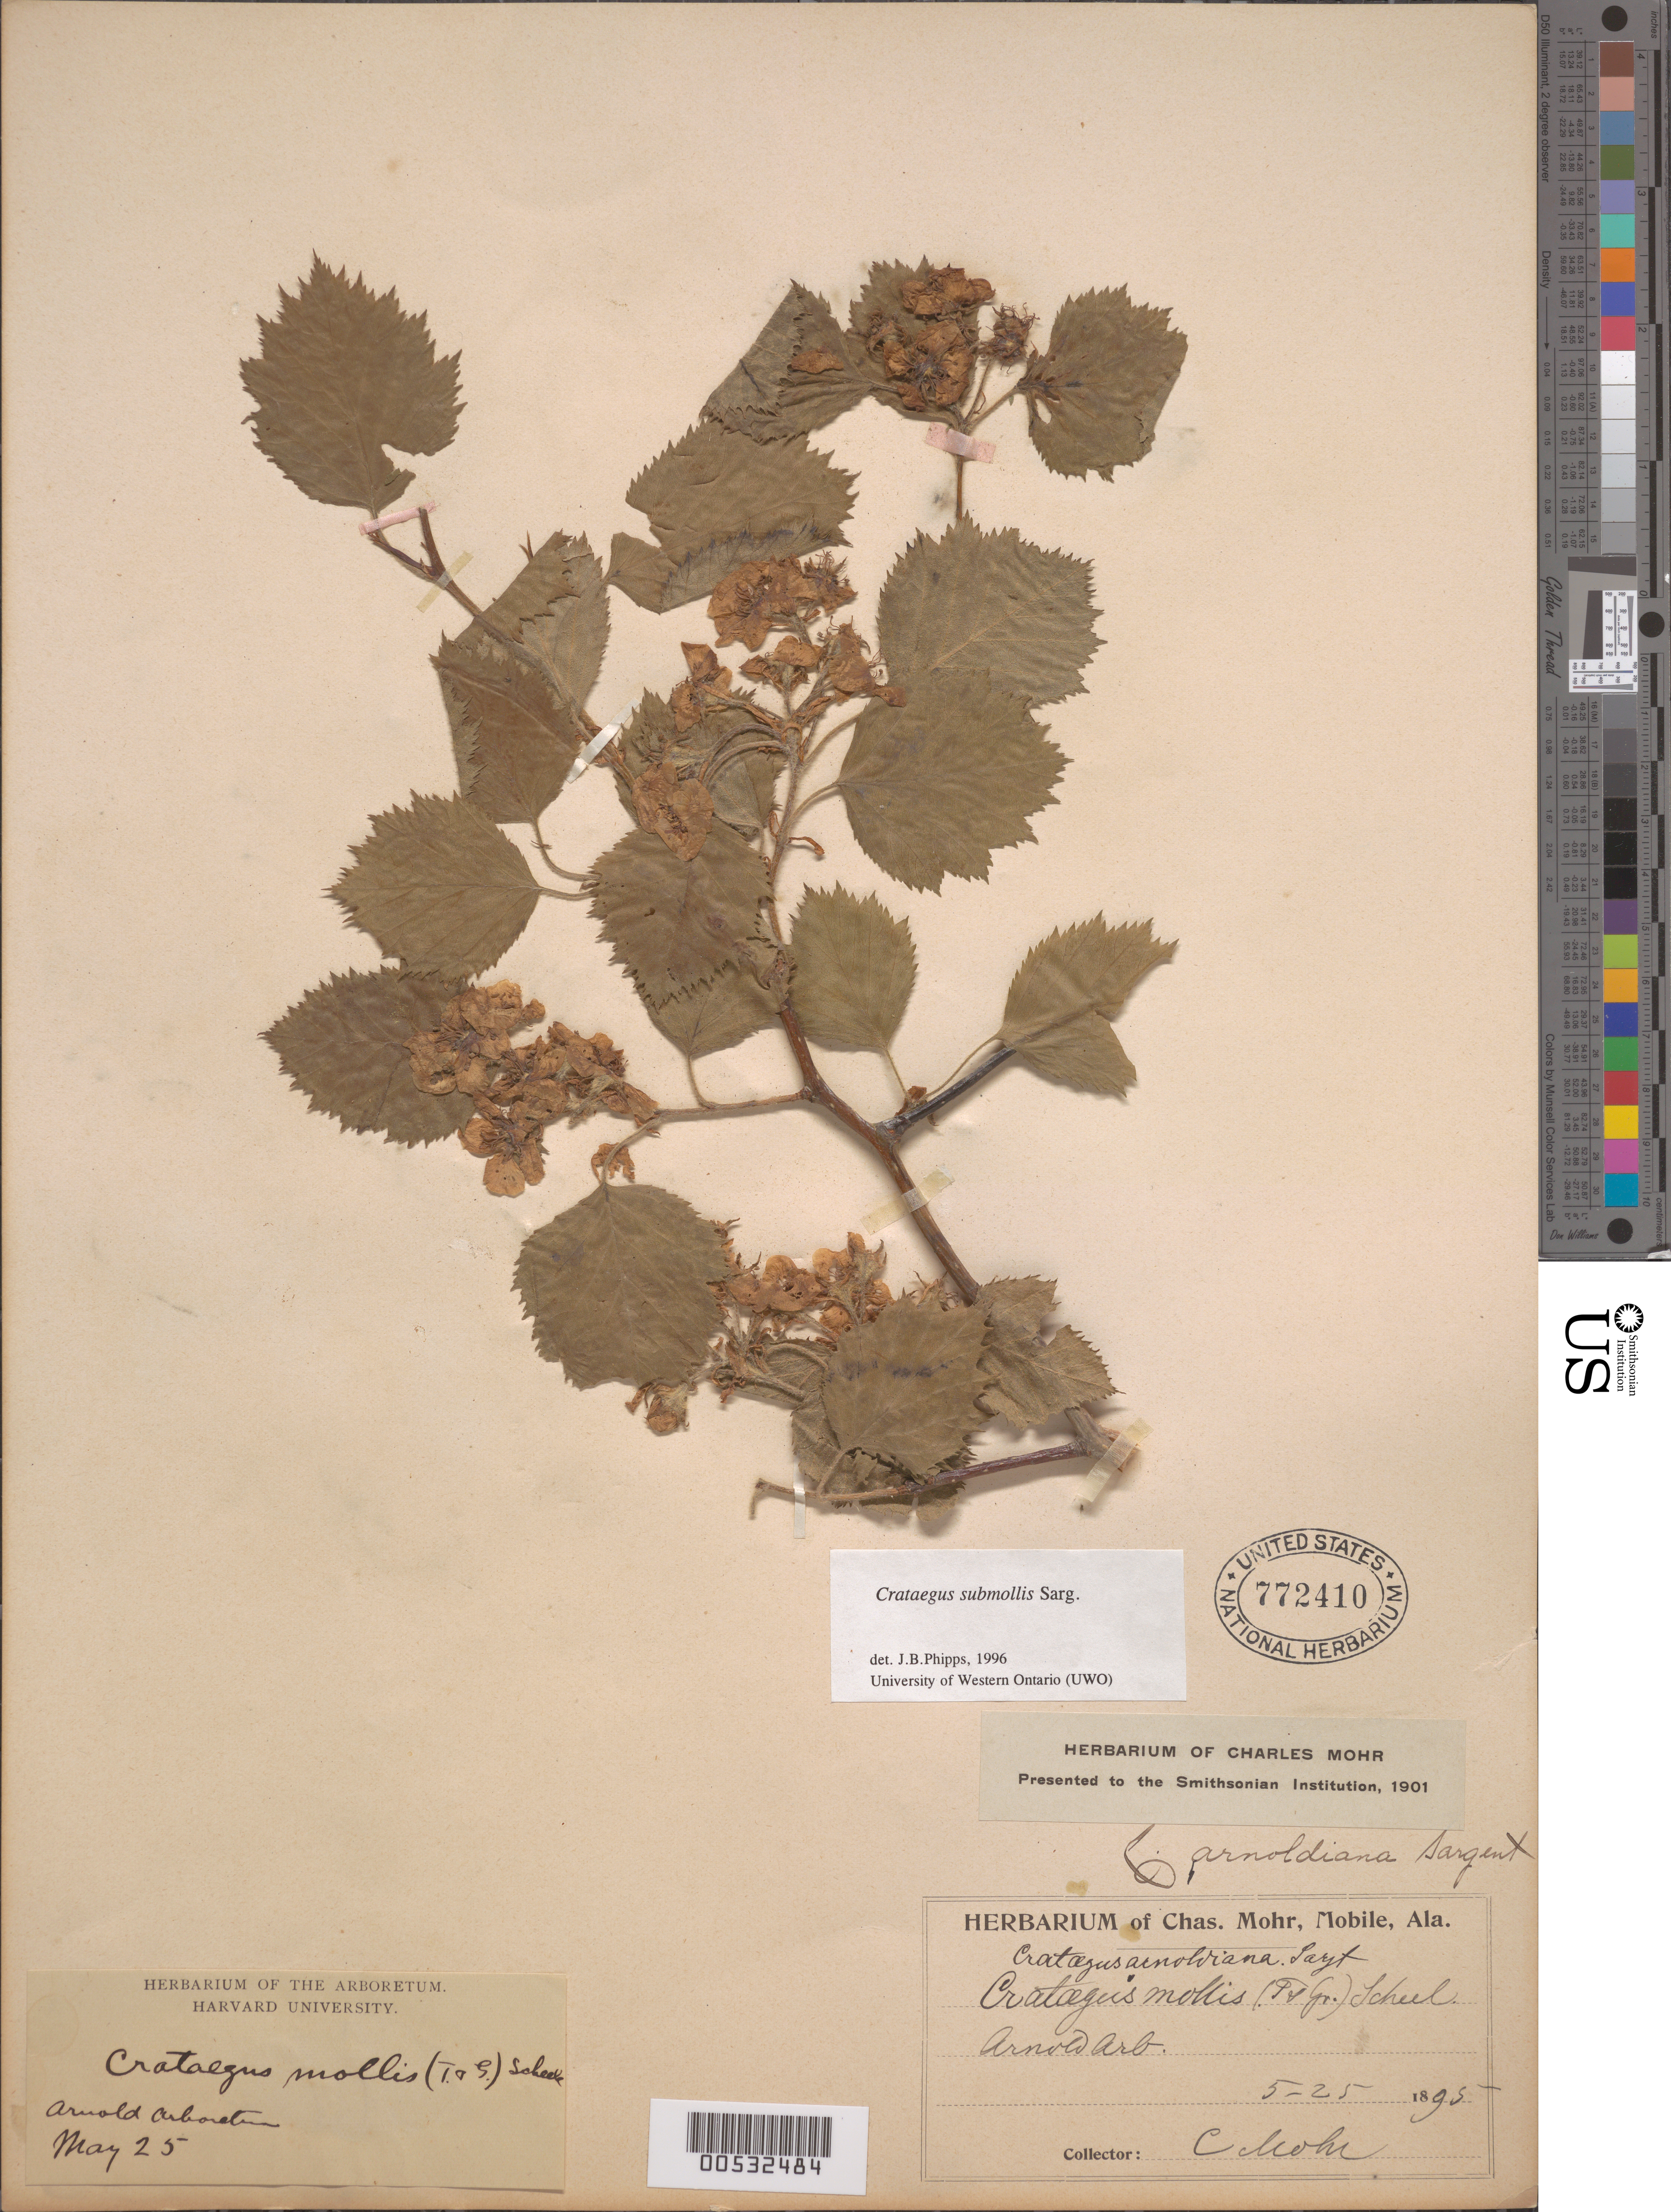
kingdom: Plantae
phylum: Tracheophyta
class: Magnoliopsida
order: Rosales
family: Rosaceae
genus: Crataegus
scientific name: Crataegus submollis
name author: Sarg.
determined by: Phipps, James B., (UWO), University of Western Ontario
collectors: C. T. Mohr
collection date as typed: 25 May 1895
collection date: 1895-05-25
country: United States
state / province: Massachusetts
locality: Arnold Arboretum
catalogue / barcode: US 772410